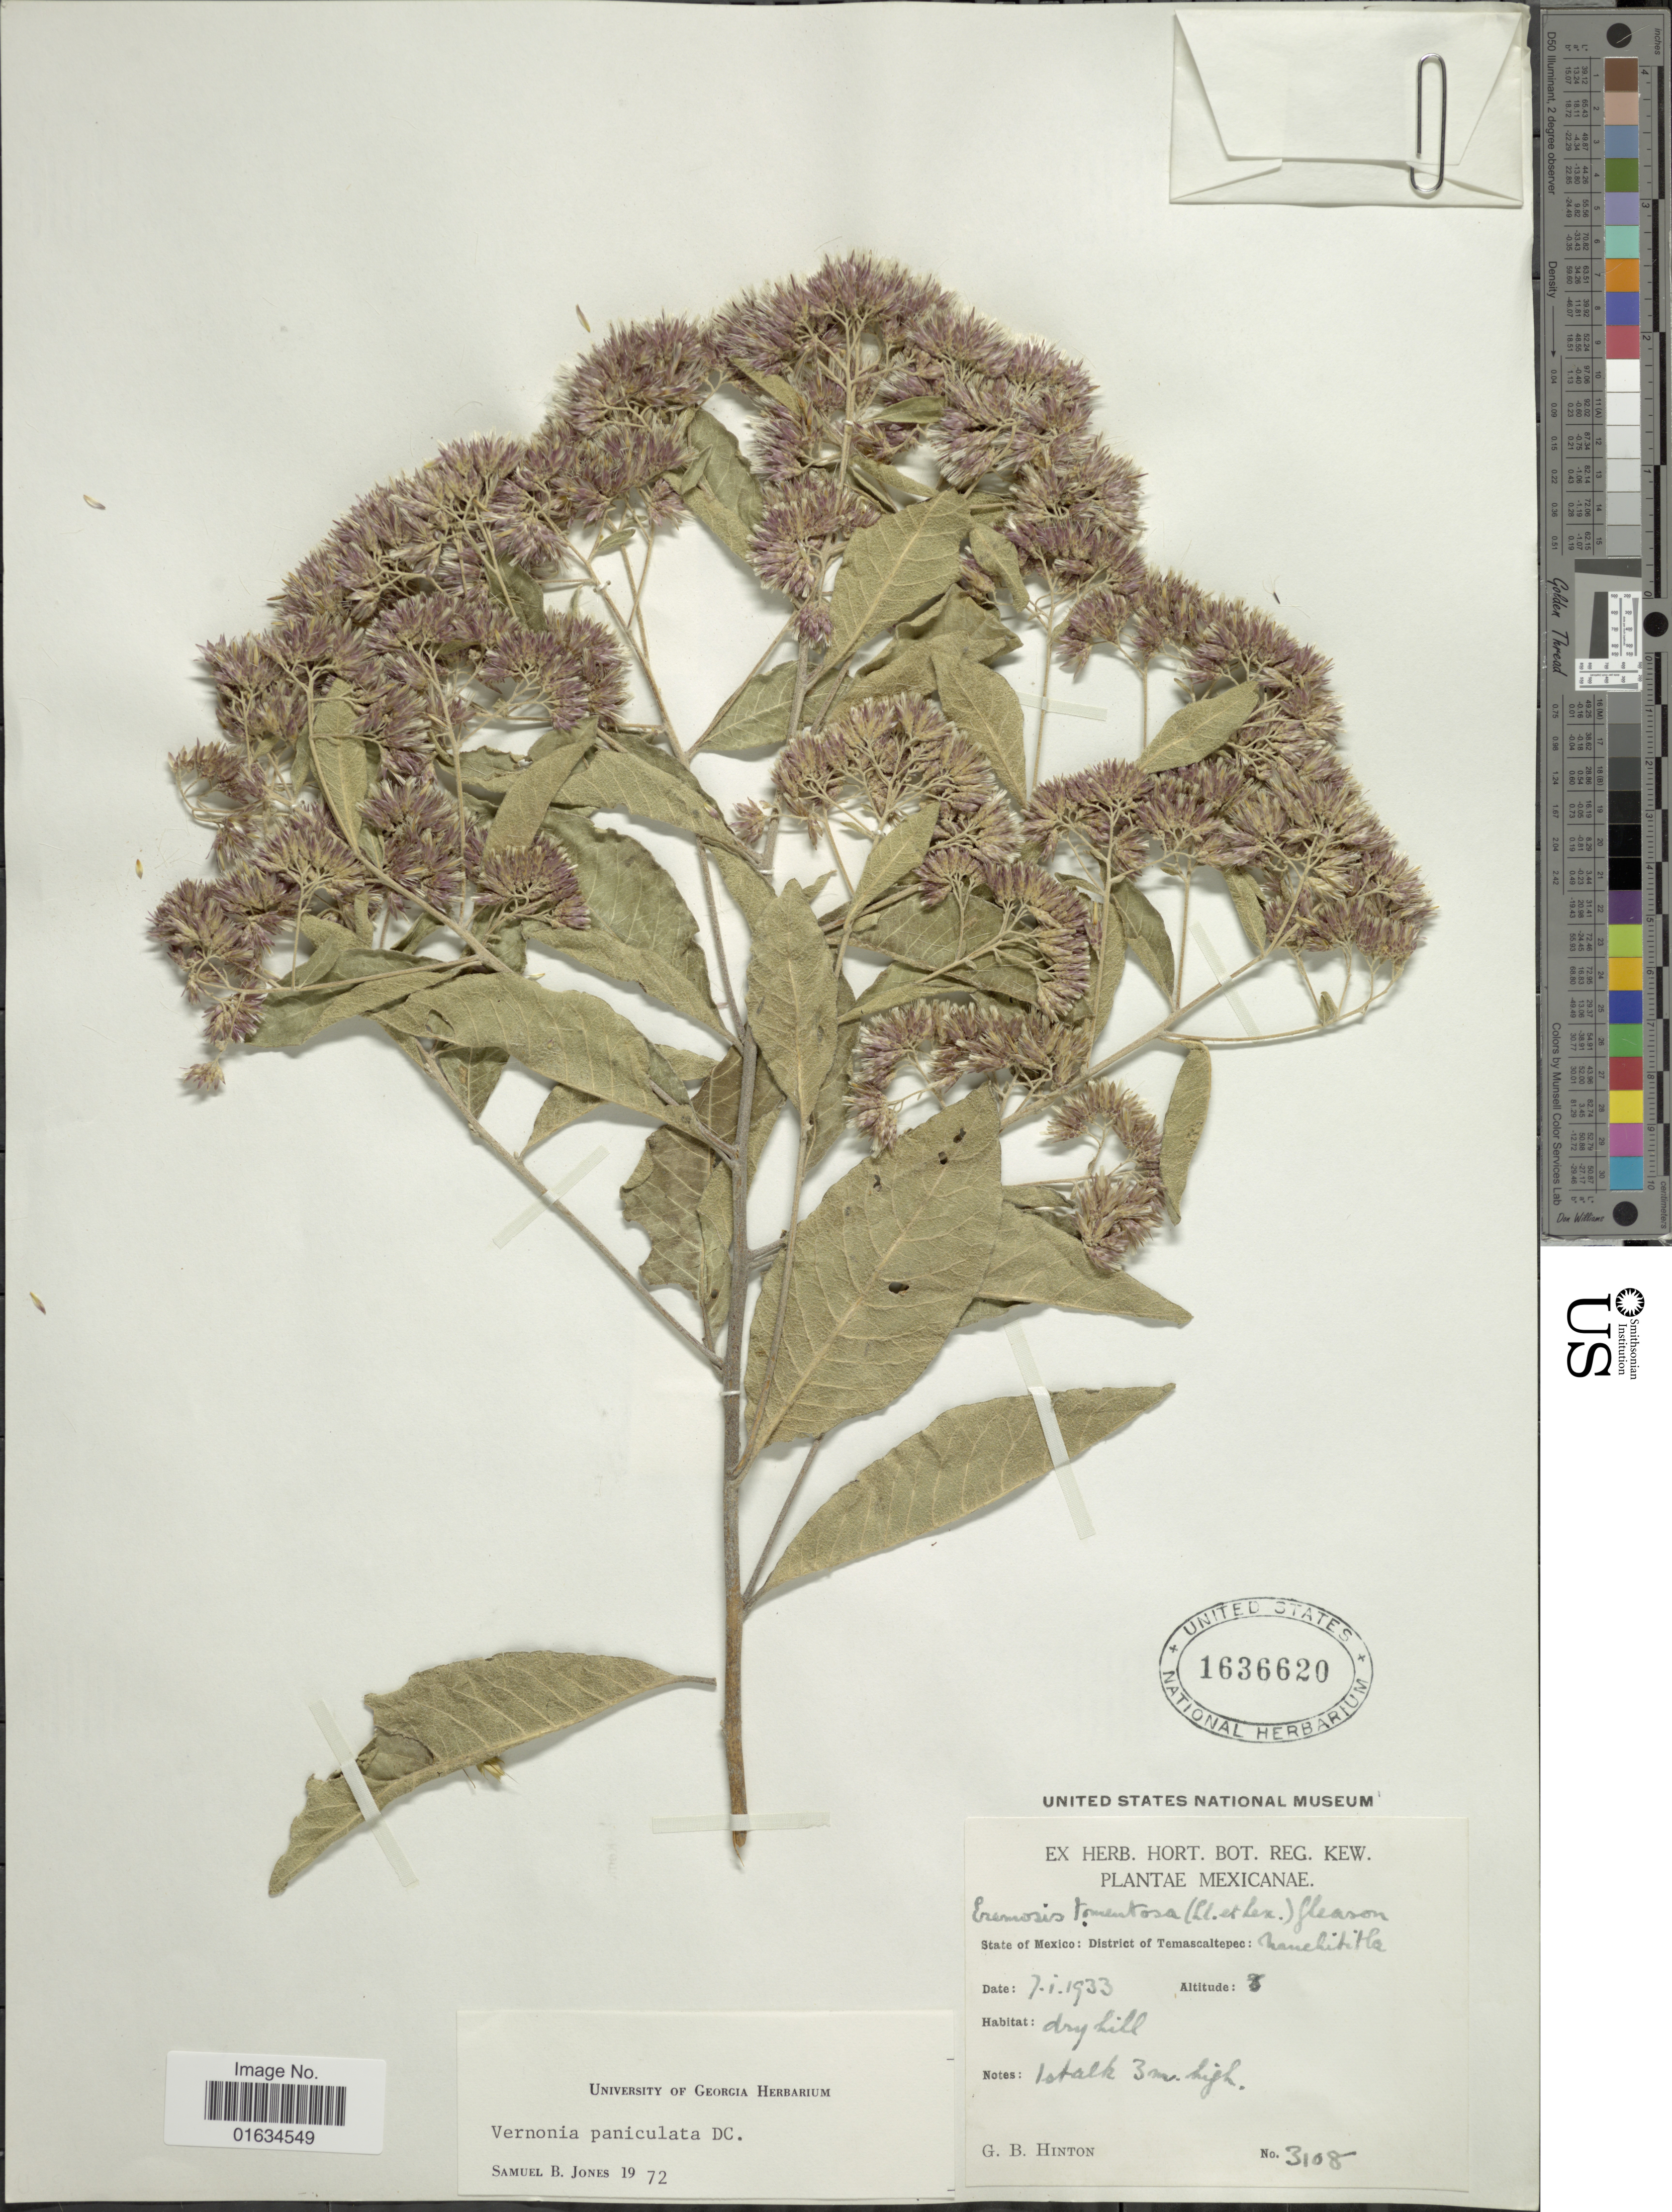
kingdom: Plantae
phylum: Tracheophyta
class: Magnoliopsida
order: Asterales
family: Asteraceae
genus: Vernonia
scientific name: Vernonia paniculata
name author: DC.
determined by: Jones, S. B.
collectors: G. B. Hinton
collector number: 3108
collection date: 1933-01-07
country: Mexico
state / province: México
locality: District of Temascaltepec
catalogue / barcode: US 1636620